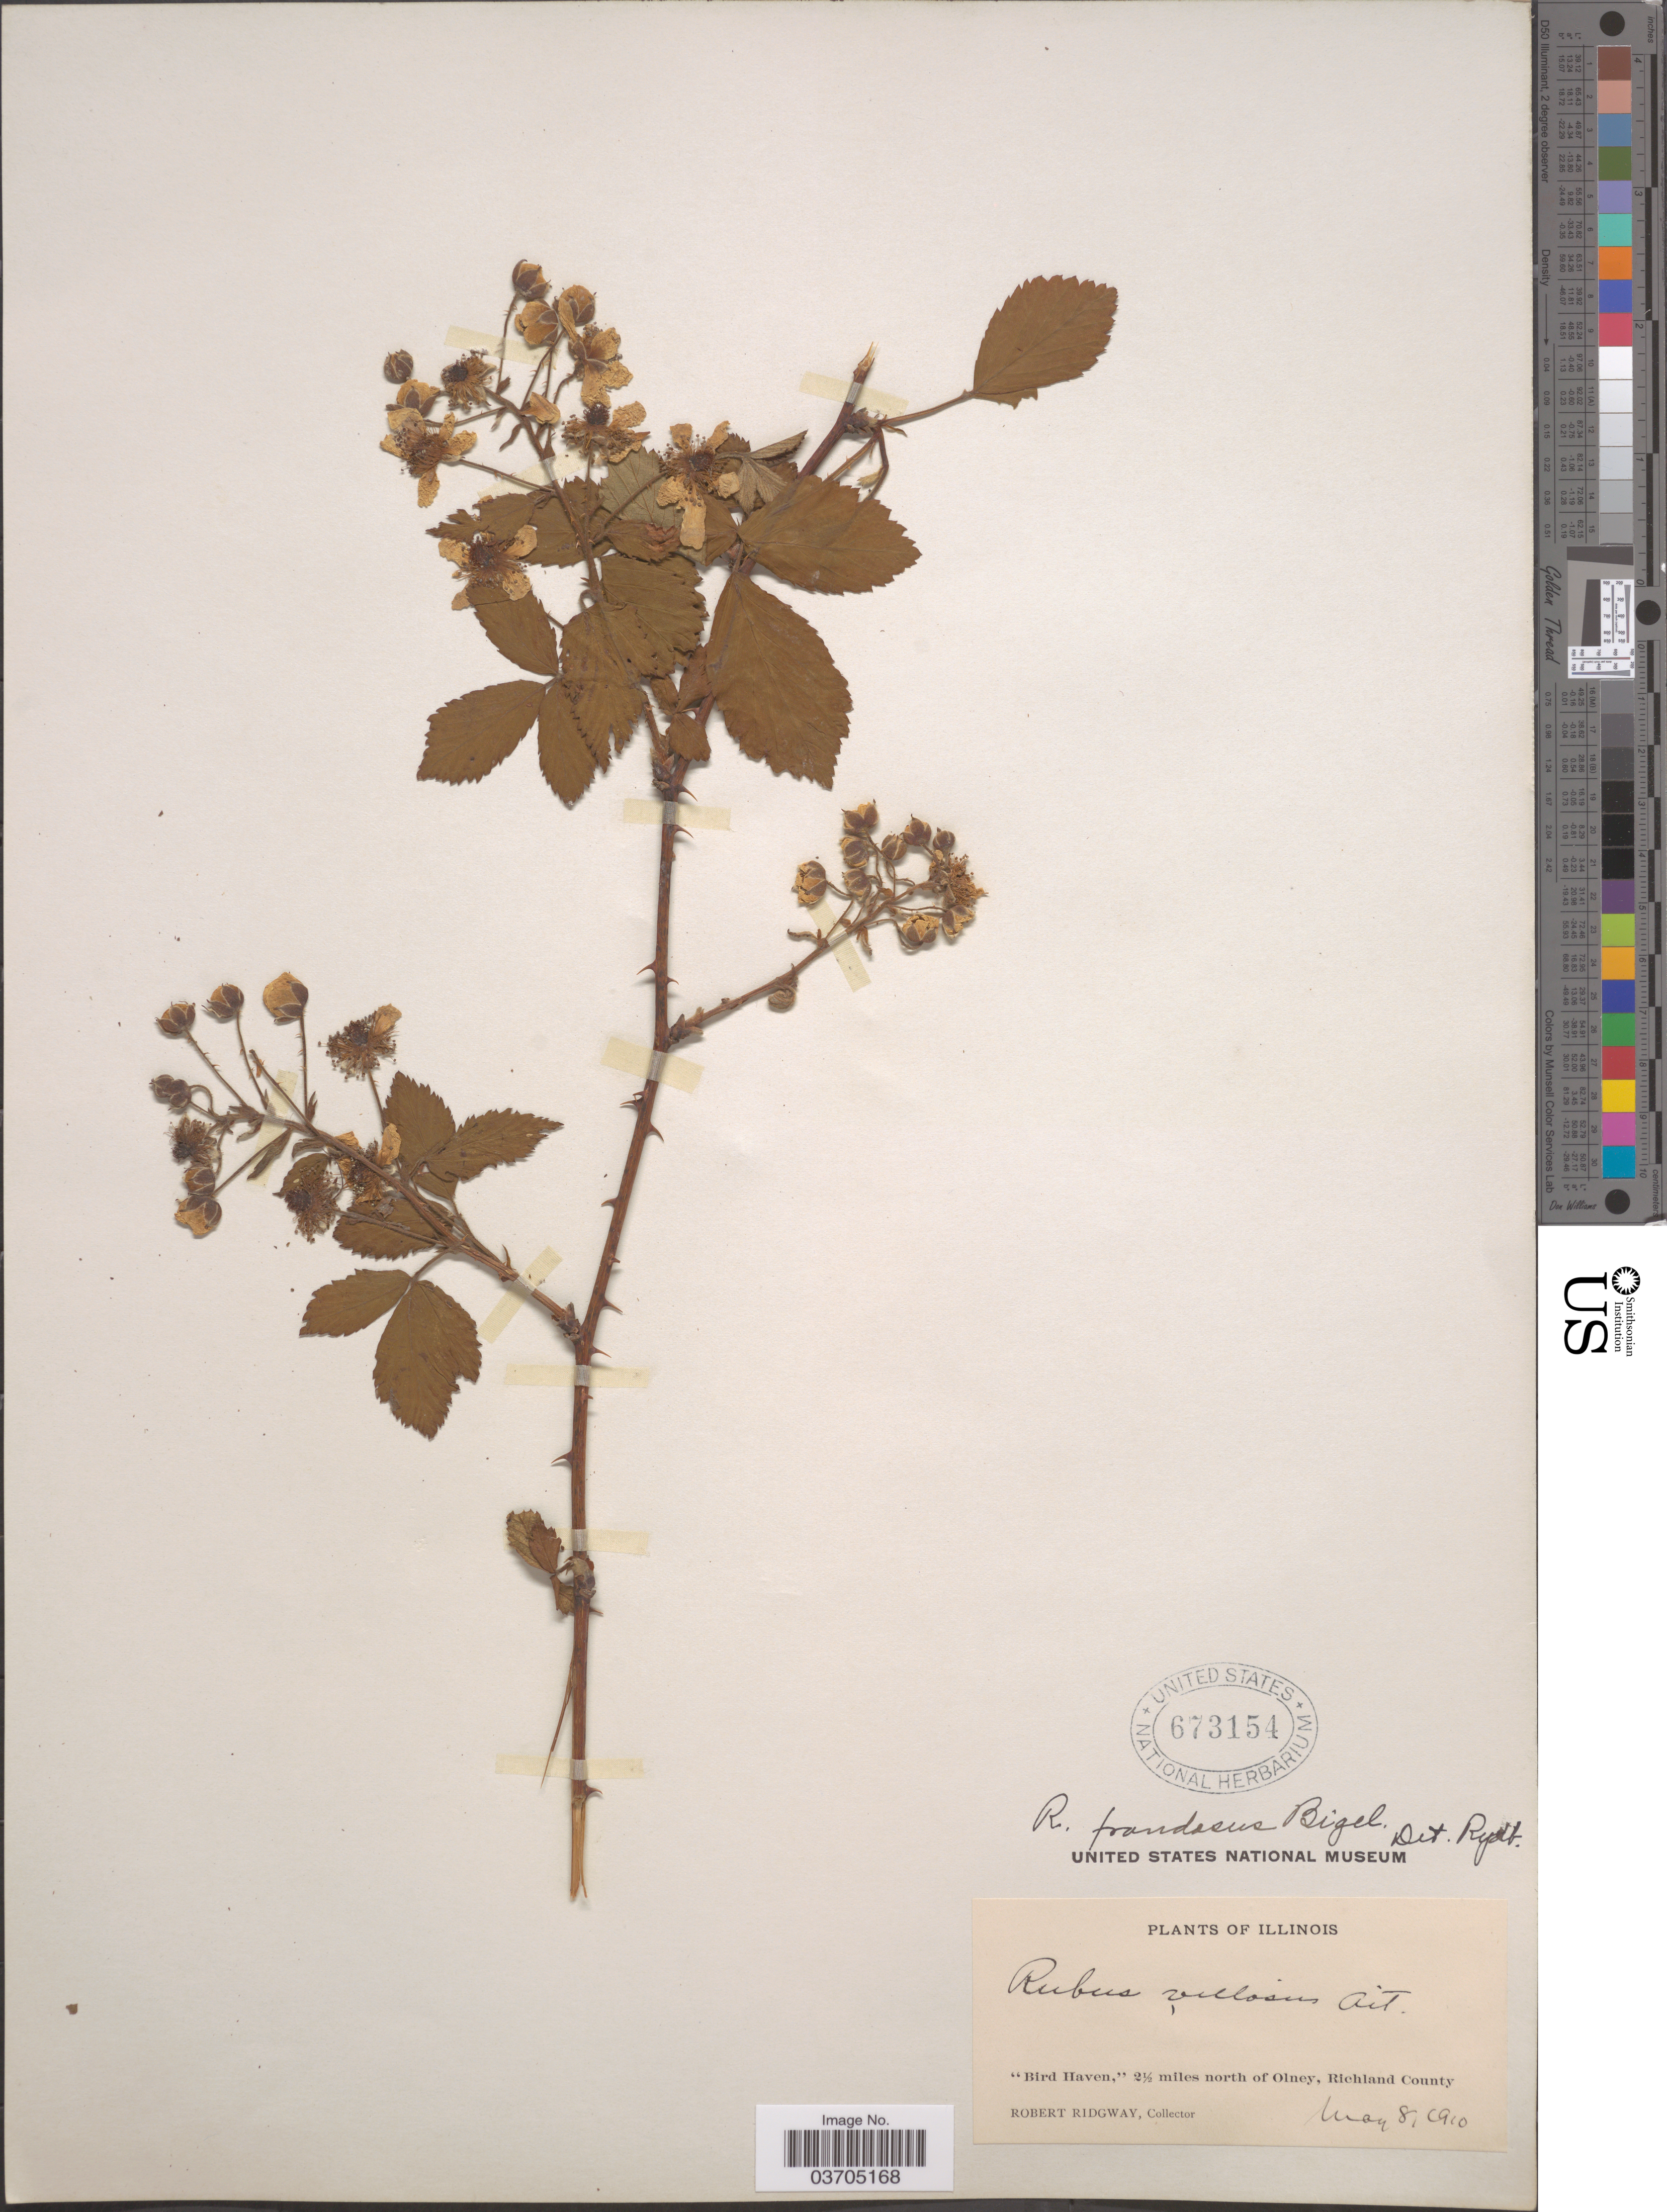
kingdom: Plantae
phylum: Tracheophyta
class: Magnoliopsida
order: Rosales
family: Rosaceae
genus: Rubus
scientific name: Rubus frondosus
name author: Bigelow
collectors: R. Ridgway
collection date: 1910-05-08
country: United States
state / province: Illinois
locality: Bird Haven,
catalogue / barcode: US 673154